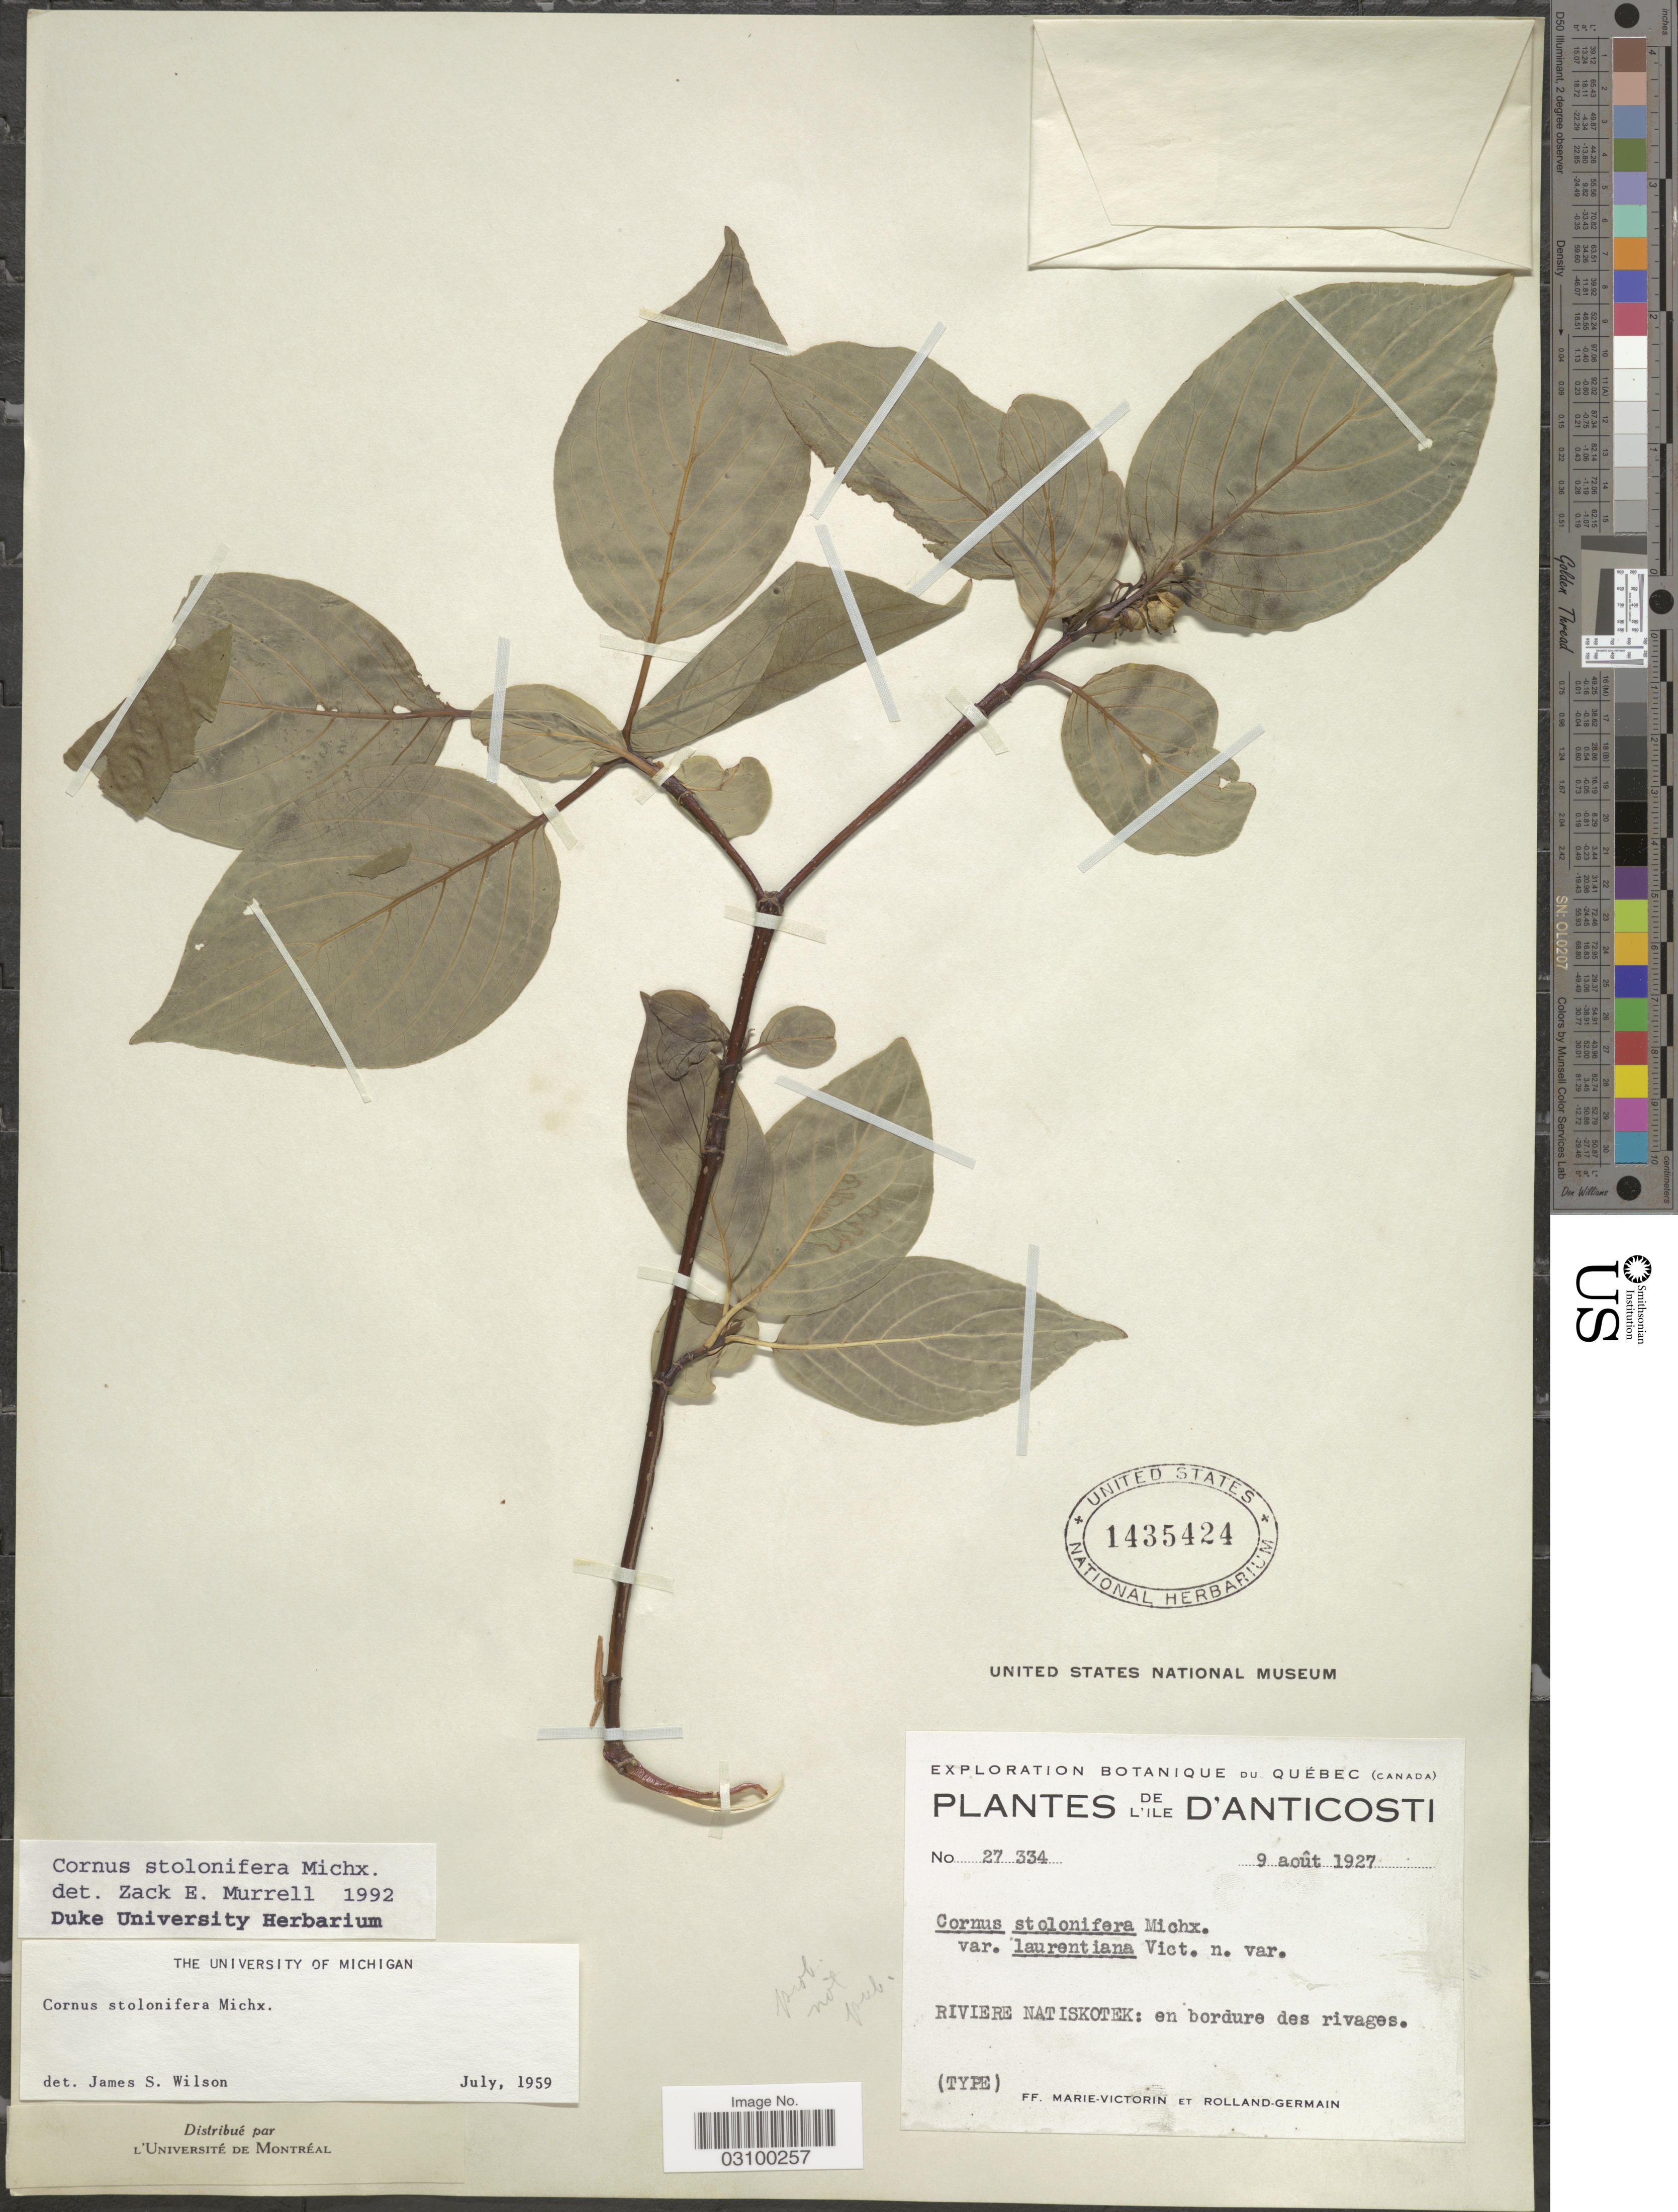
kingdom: Plantae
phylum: Tracheophyta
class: Magnoliopsida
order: Cornales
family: Cornaceae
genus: Cornus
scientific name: Cornus sericea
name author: L.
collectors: F. Marie-Victorin & Rolland-Germain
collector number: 27334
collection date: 1927-08-09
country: Canada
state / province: Quebec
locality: D'Anticosti. Riviere Natiskotek.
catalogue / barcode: US 1435424